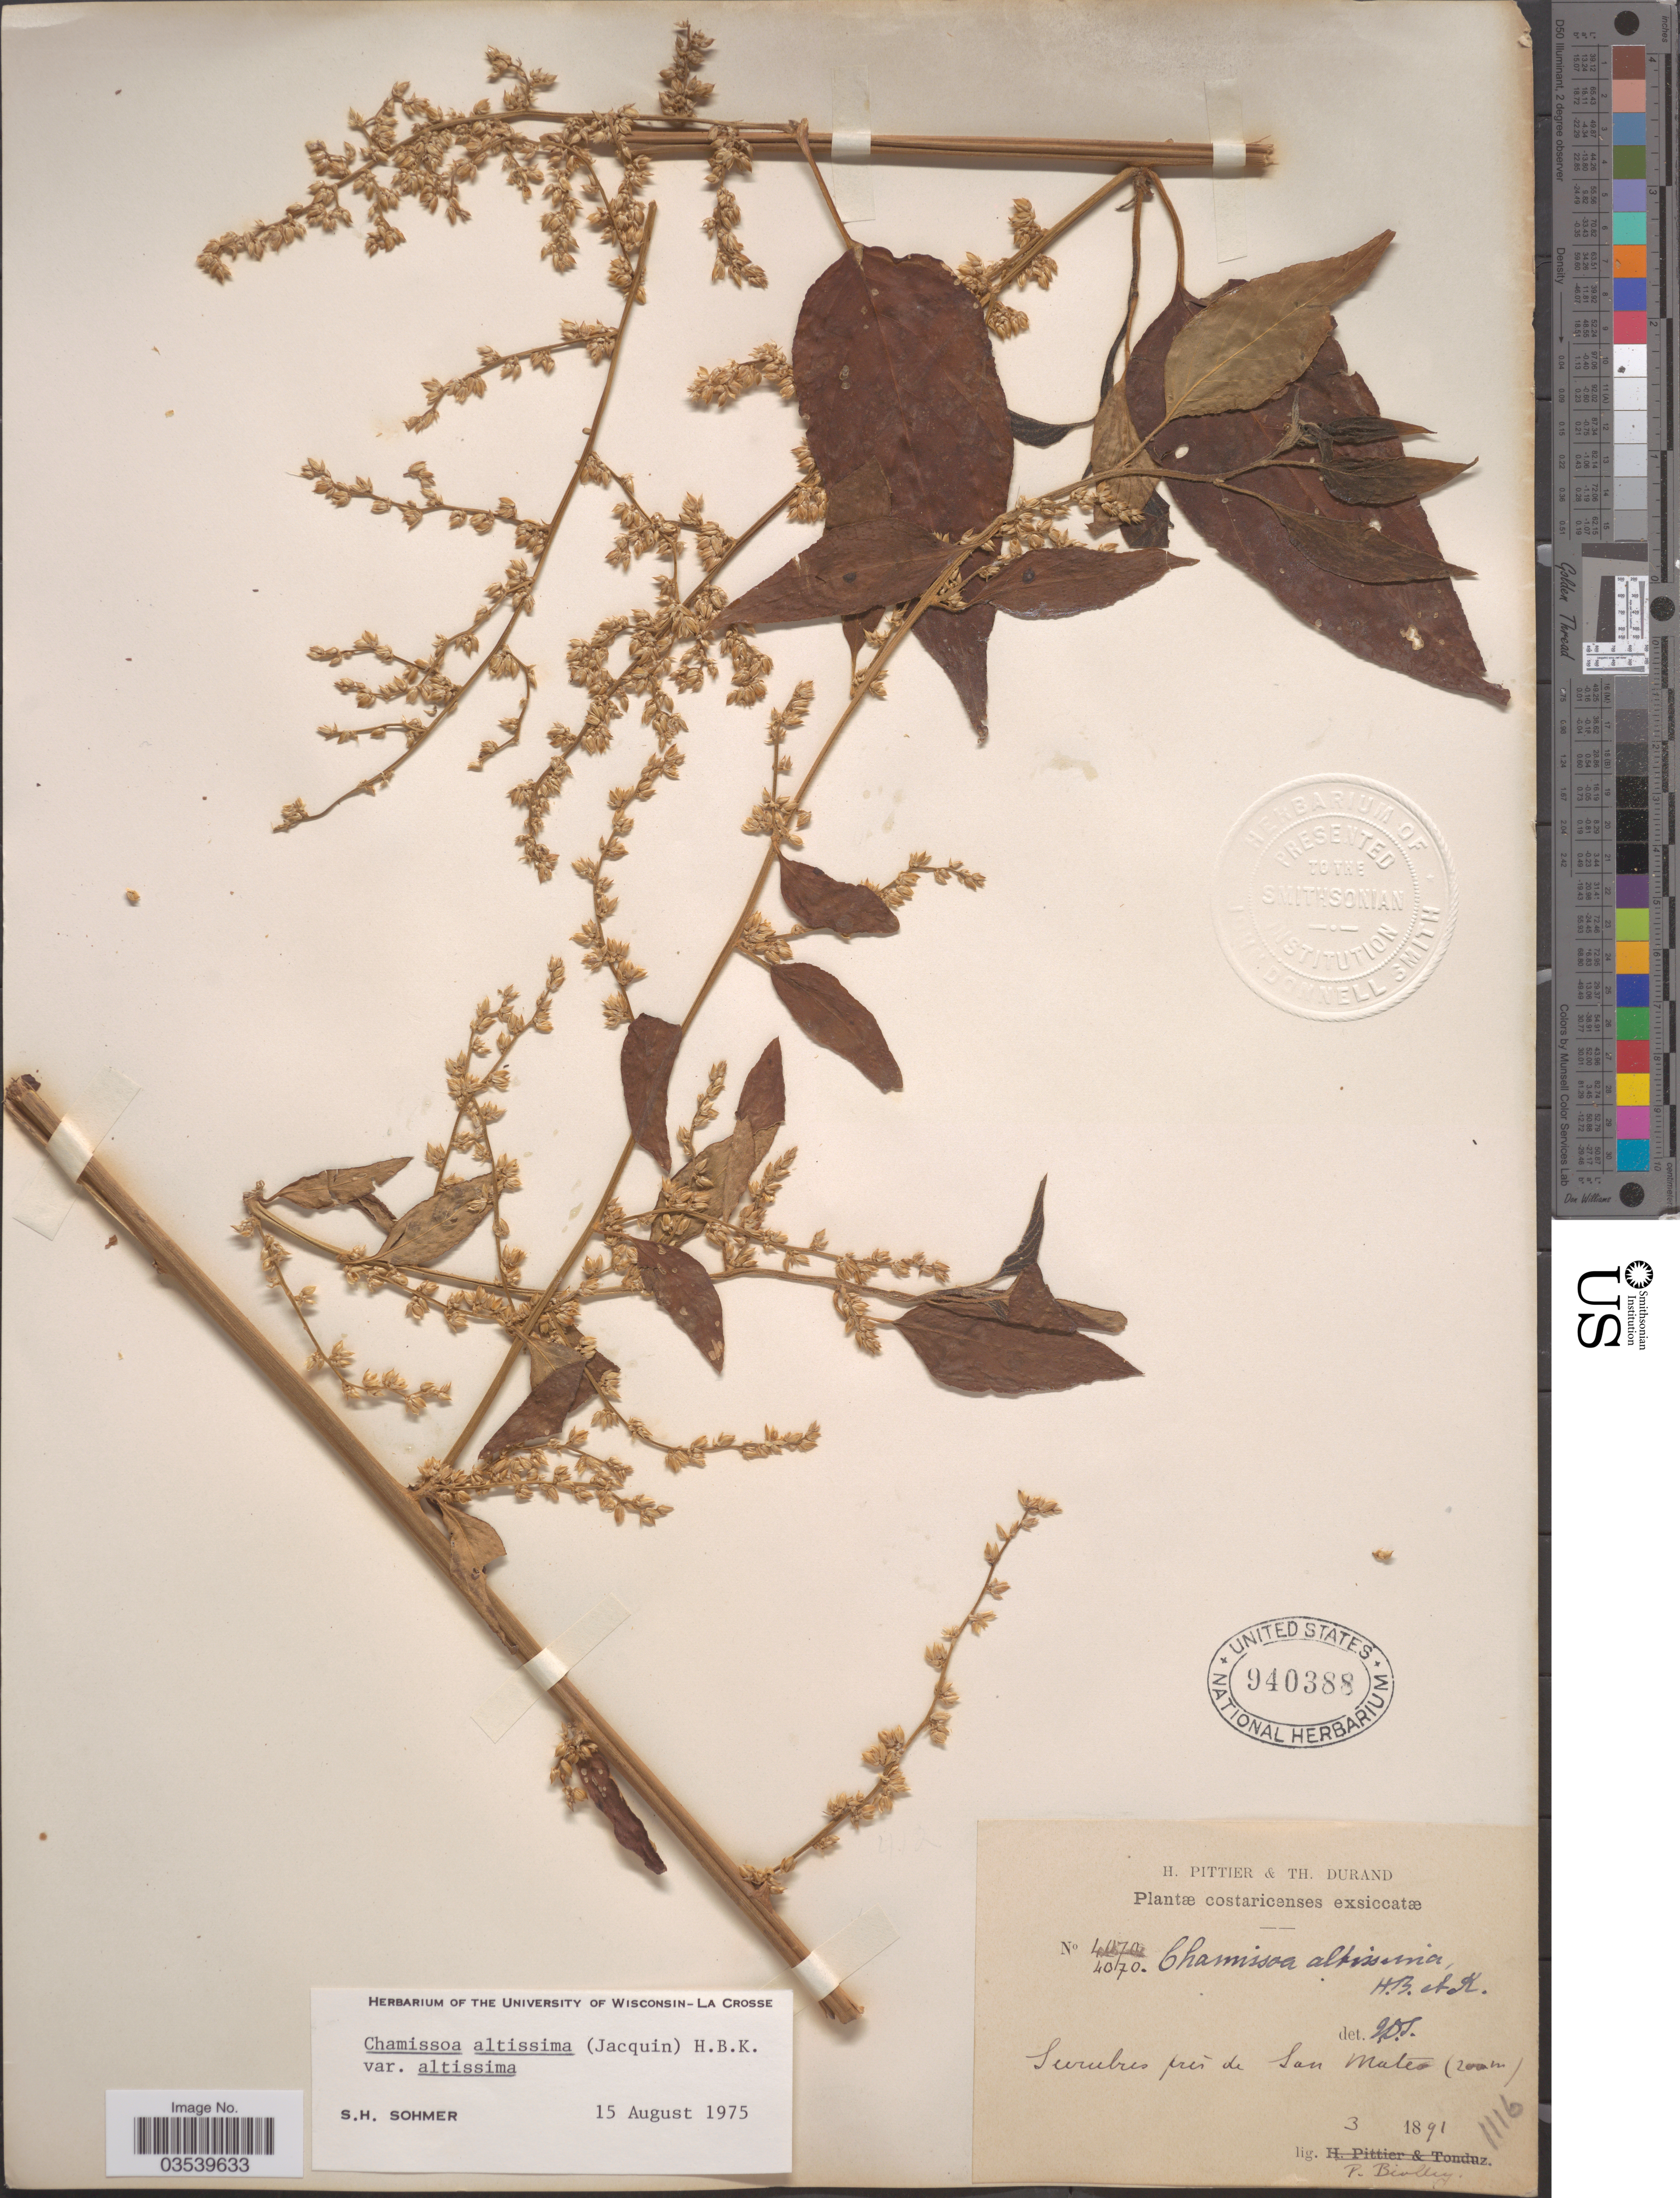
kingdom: Plantae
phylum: Tracheophyta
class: Magnoliopsida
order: Caryophyllales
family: Amaranthaceae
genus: Chamissoa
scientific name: Chamissoa altissima var. altissima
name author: (Jacq.) Kunth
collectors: P. Biolley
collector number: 4070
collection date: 1891-03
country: Costa Rica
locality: Surubres prés de San Mateo.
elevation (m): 200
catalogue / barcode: US 940388